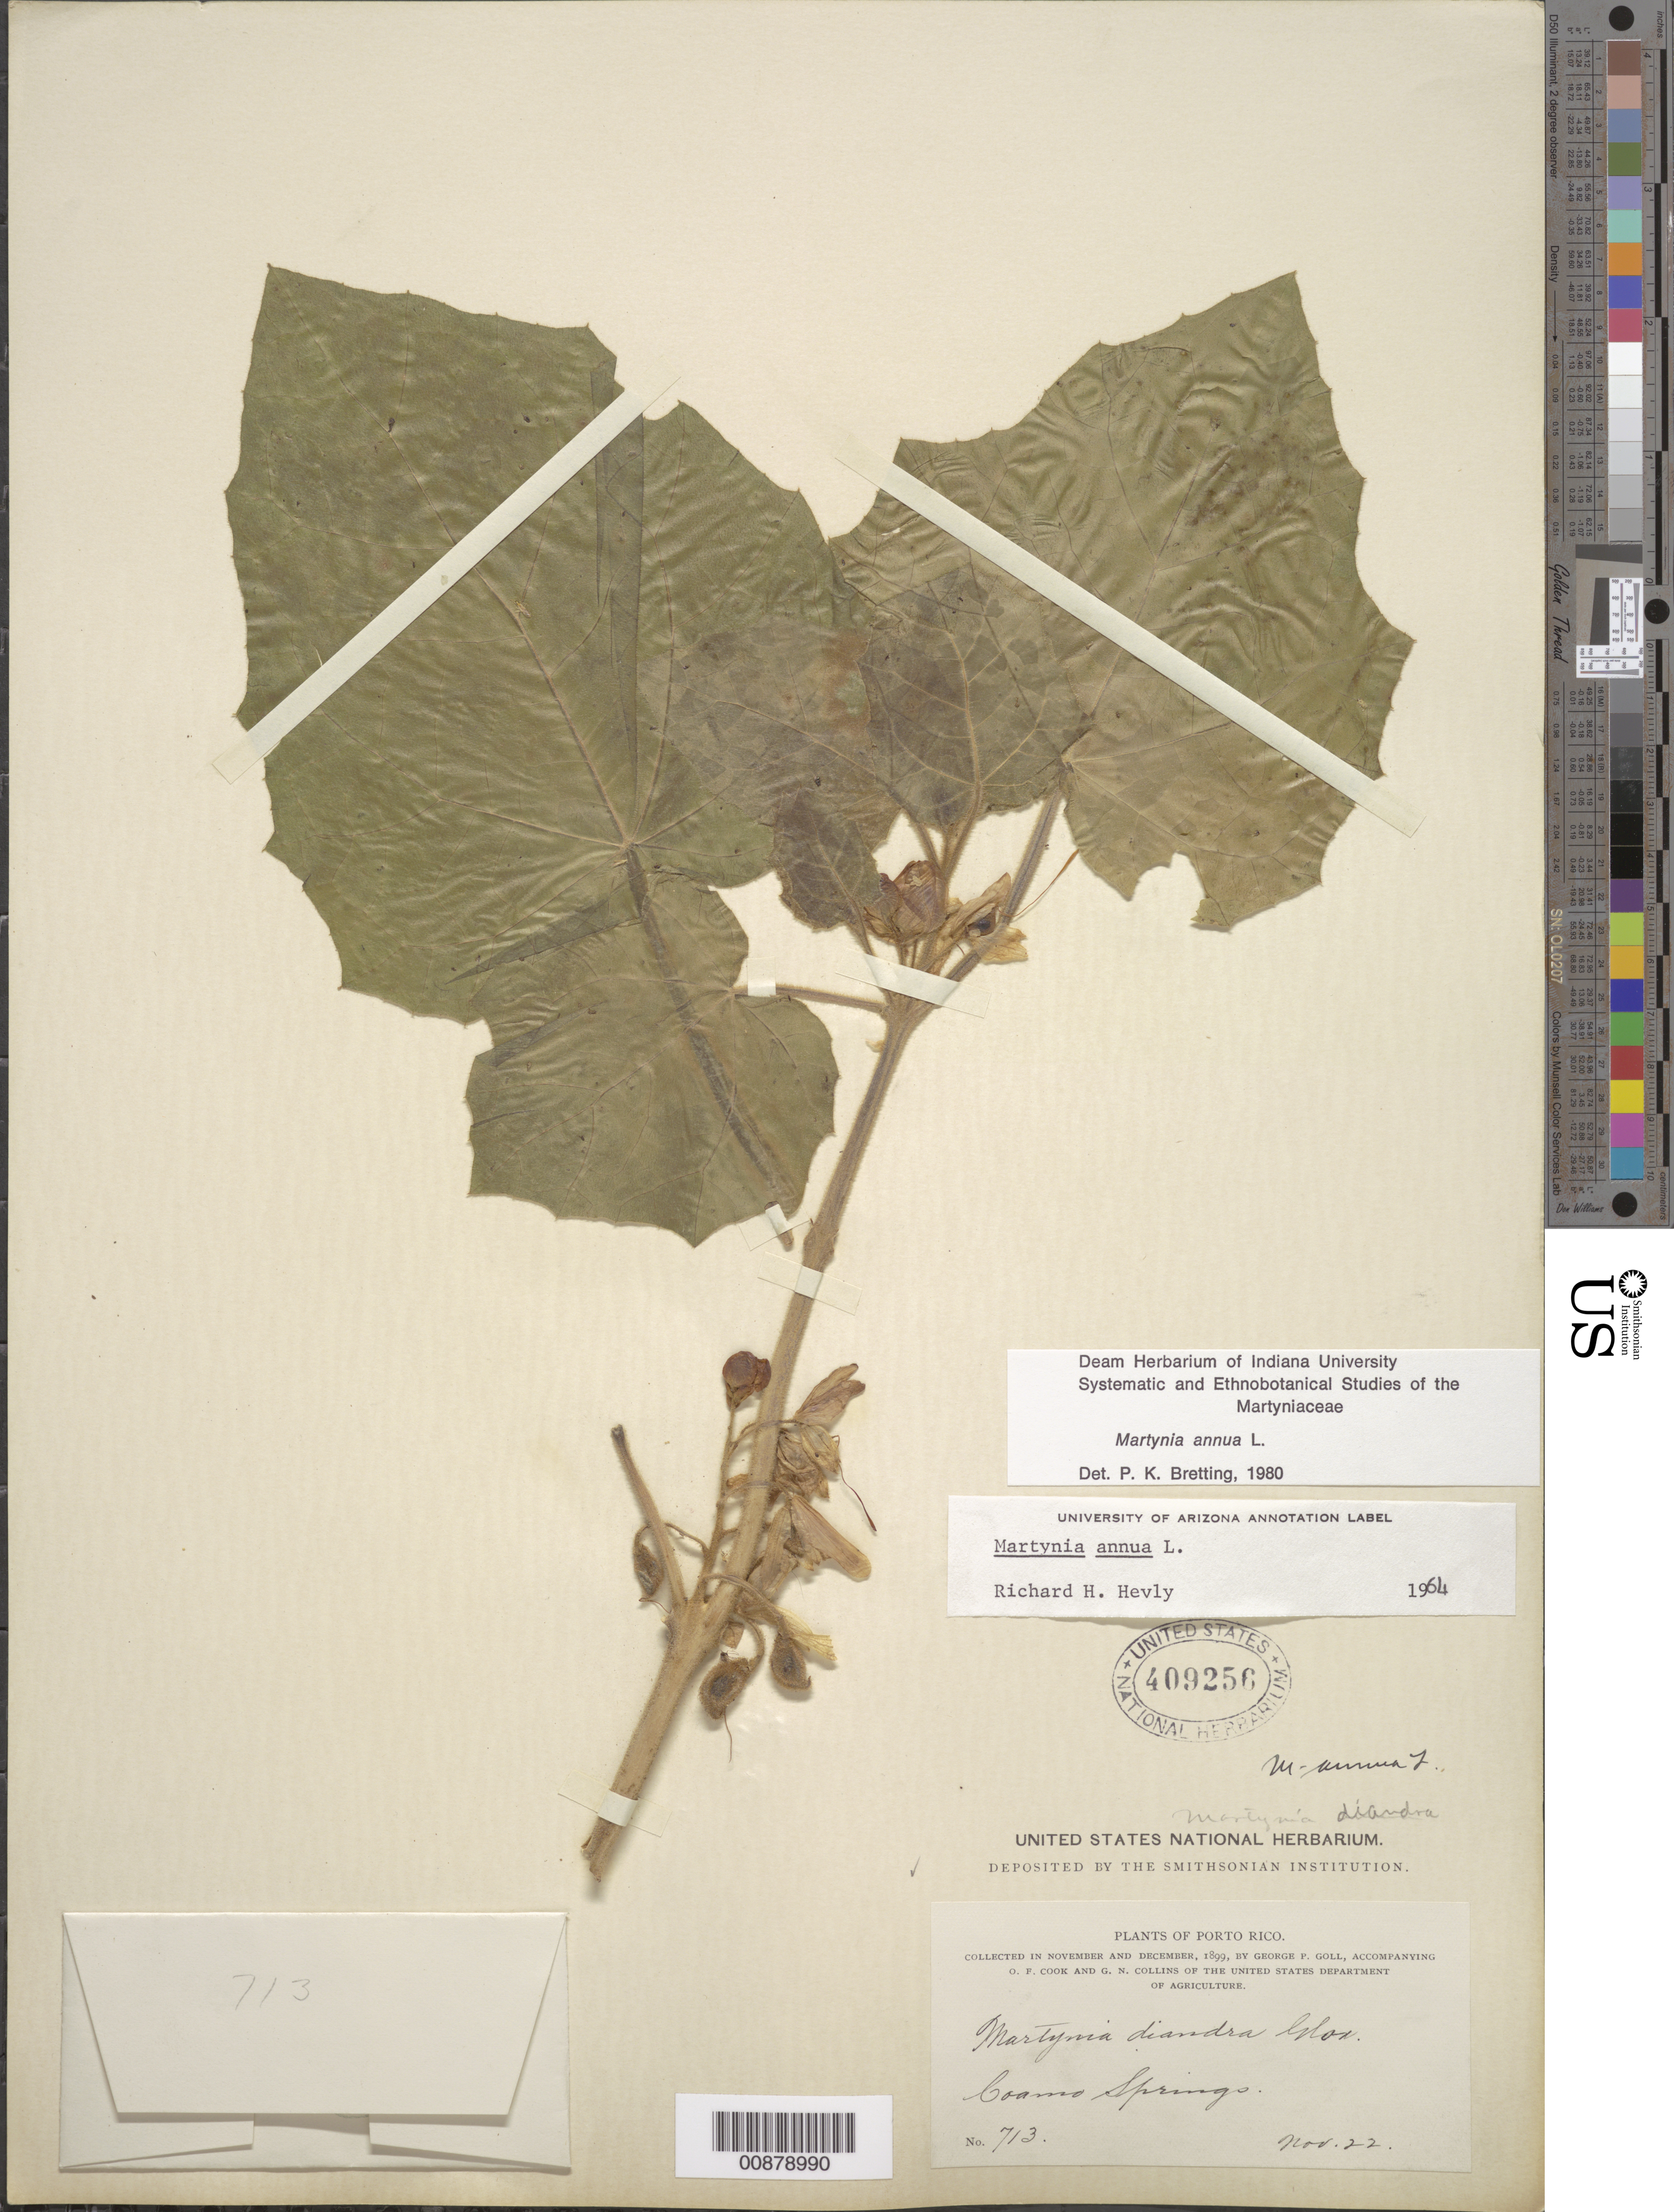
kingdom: Plantae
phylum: Tracheophyta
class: Magnoliopsida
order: Lamiales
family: Martyniaceae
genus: Martynia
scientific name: Martynia annua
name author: L.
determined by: Bretting, Peter K.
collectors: G. Goll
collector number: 713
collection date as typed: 22 Nov 1899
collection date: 1899-11-22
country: Puerto Rico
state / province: Coamo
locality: Coamo Springs.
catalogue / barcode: US 409256